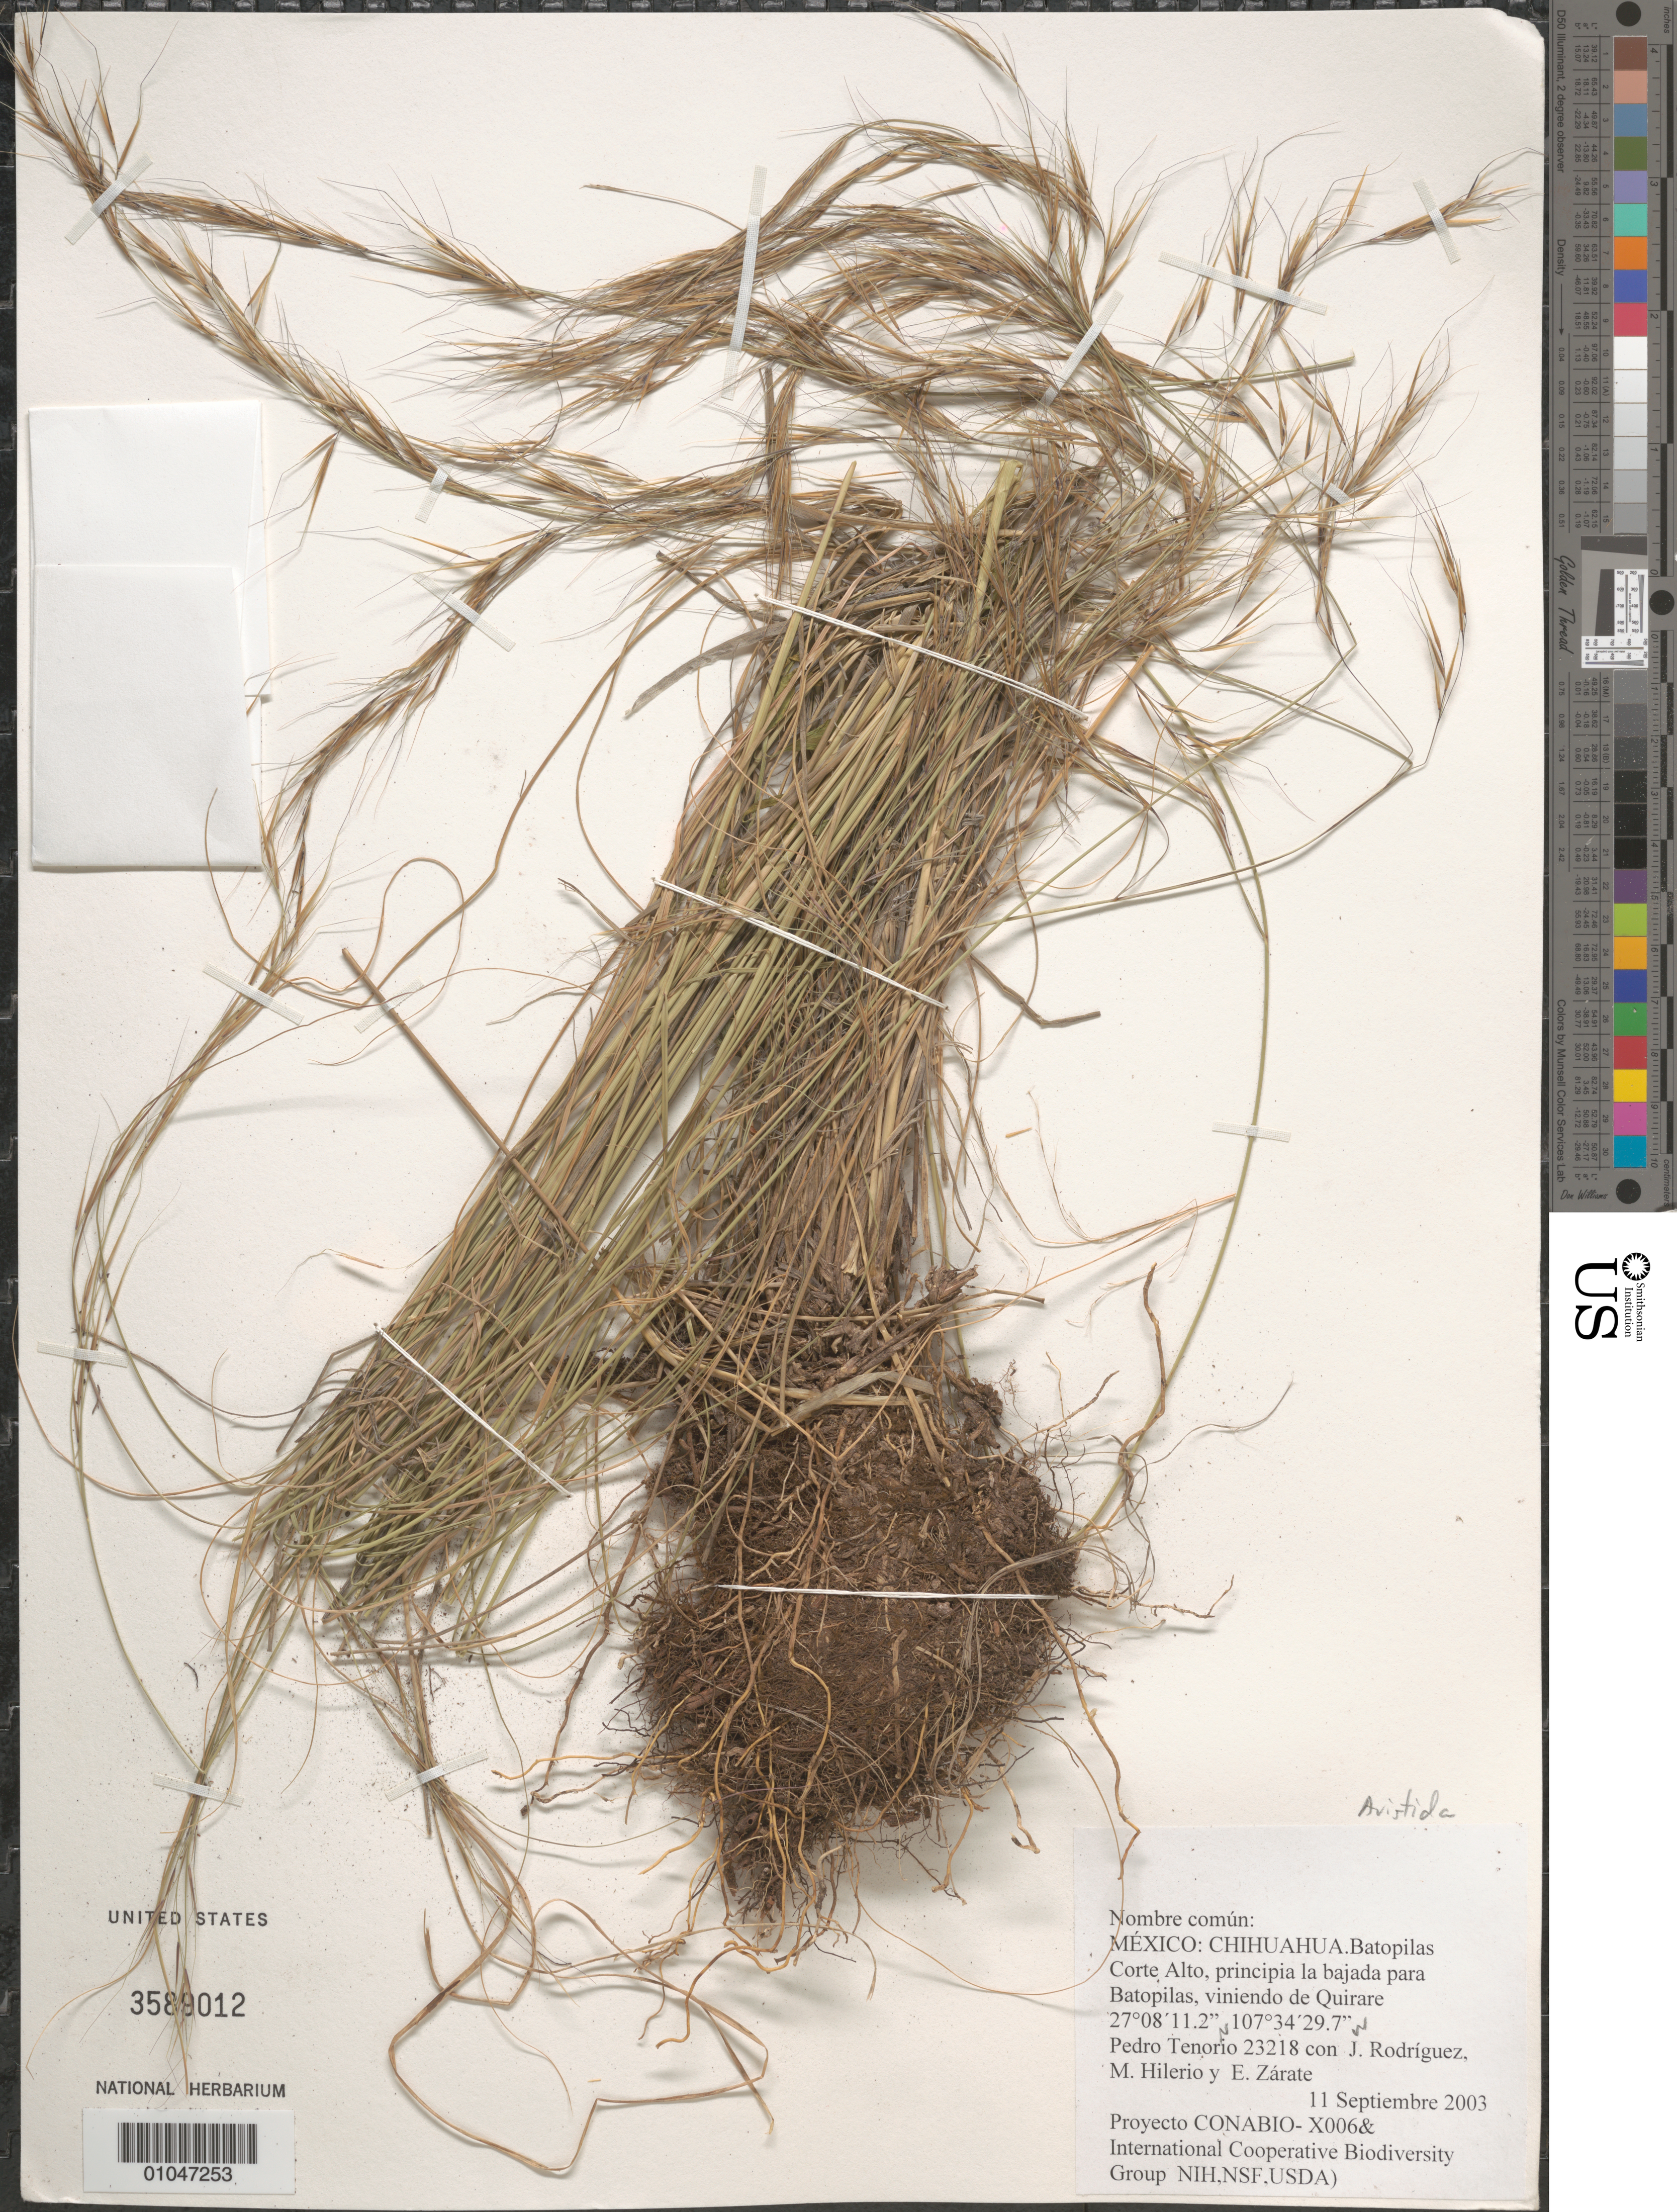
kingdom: Plantae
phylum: Tracheophyta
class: Liliopsida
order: Poales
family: Poaceae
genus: Aristida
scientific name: Aristida sp.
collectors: P. Tenorio L., M. Hilerio & E. Zárate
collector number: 23218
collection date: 2003-09-11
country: Mexico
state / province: Chihuahua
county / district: Batopilas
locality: Corte Alto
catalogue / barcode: US 3589012